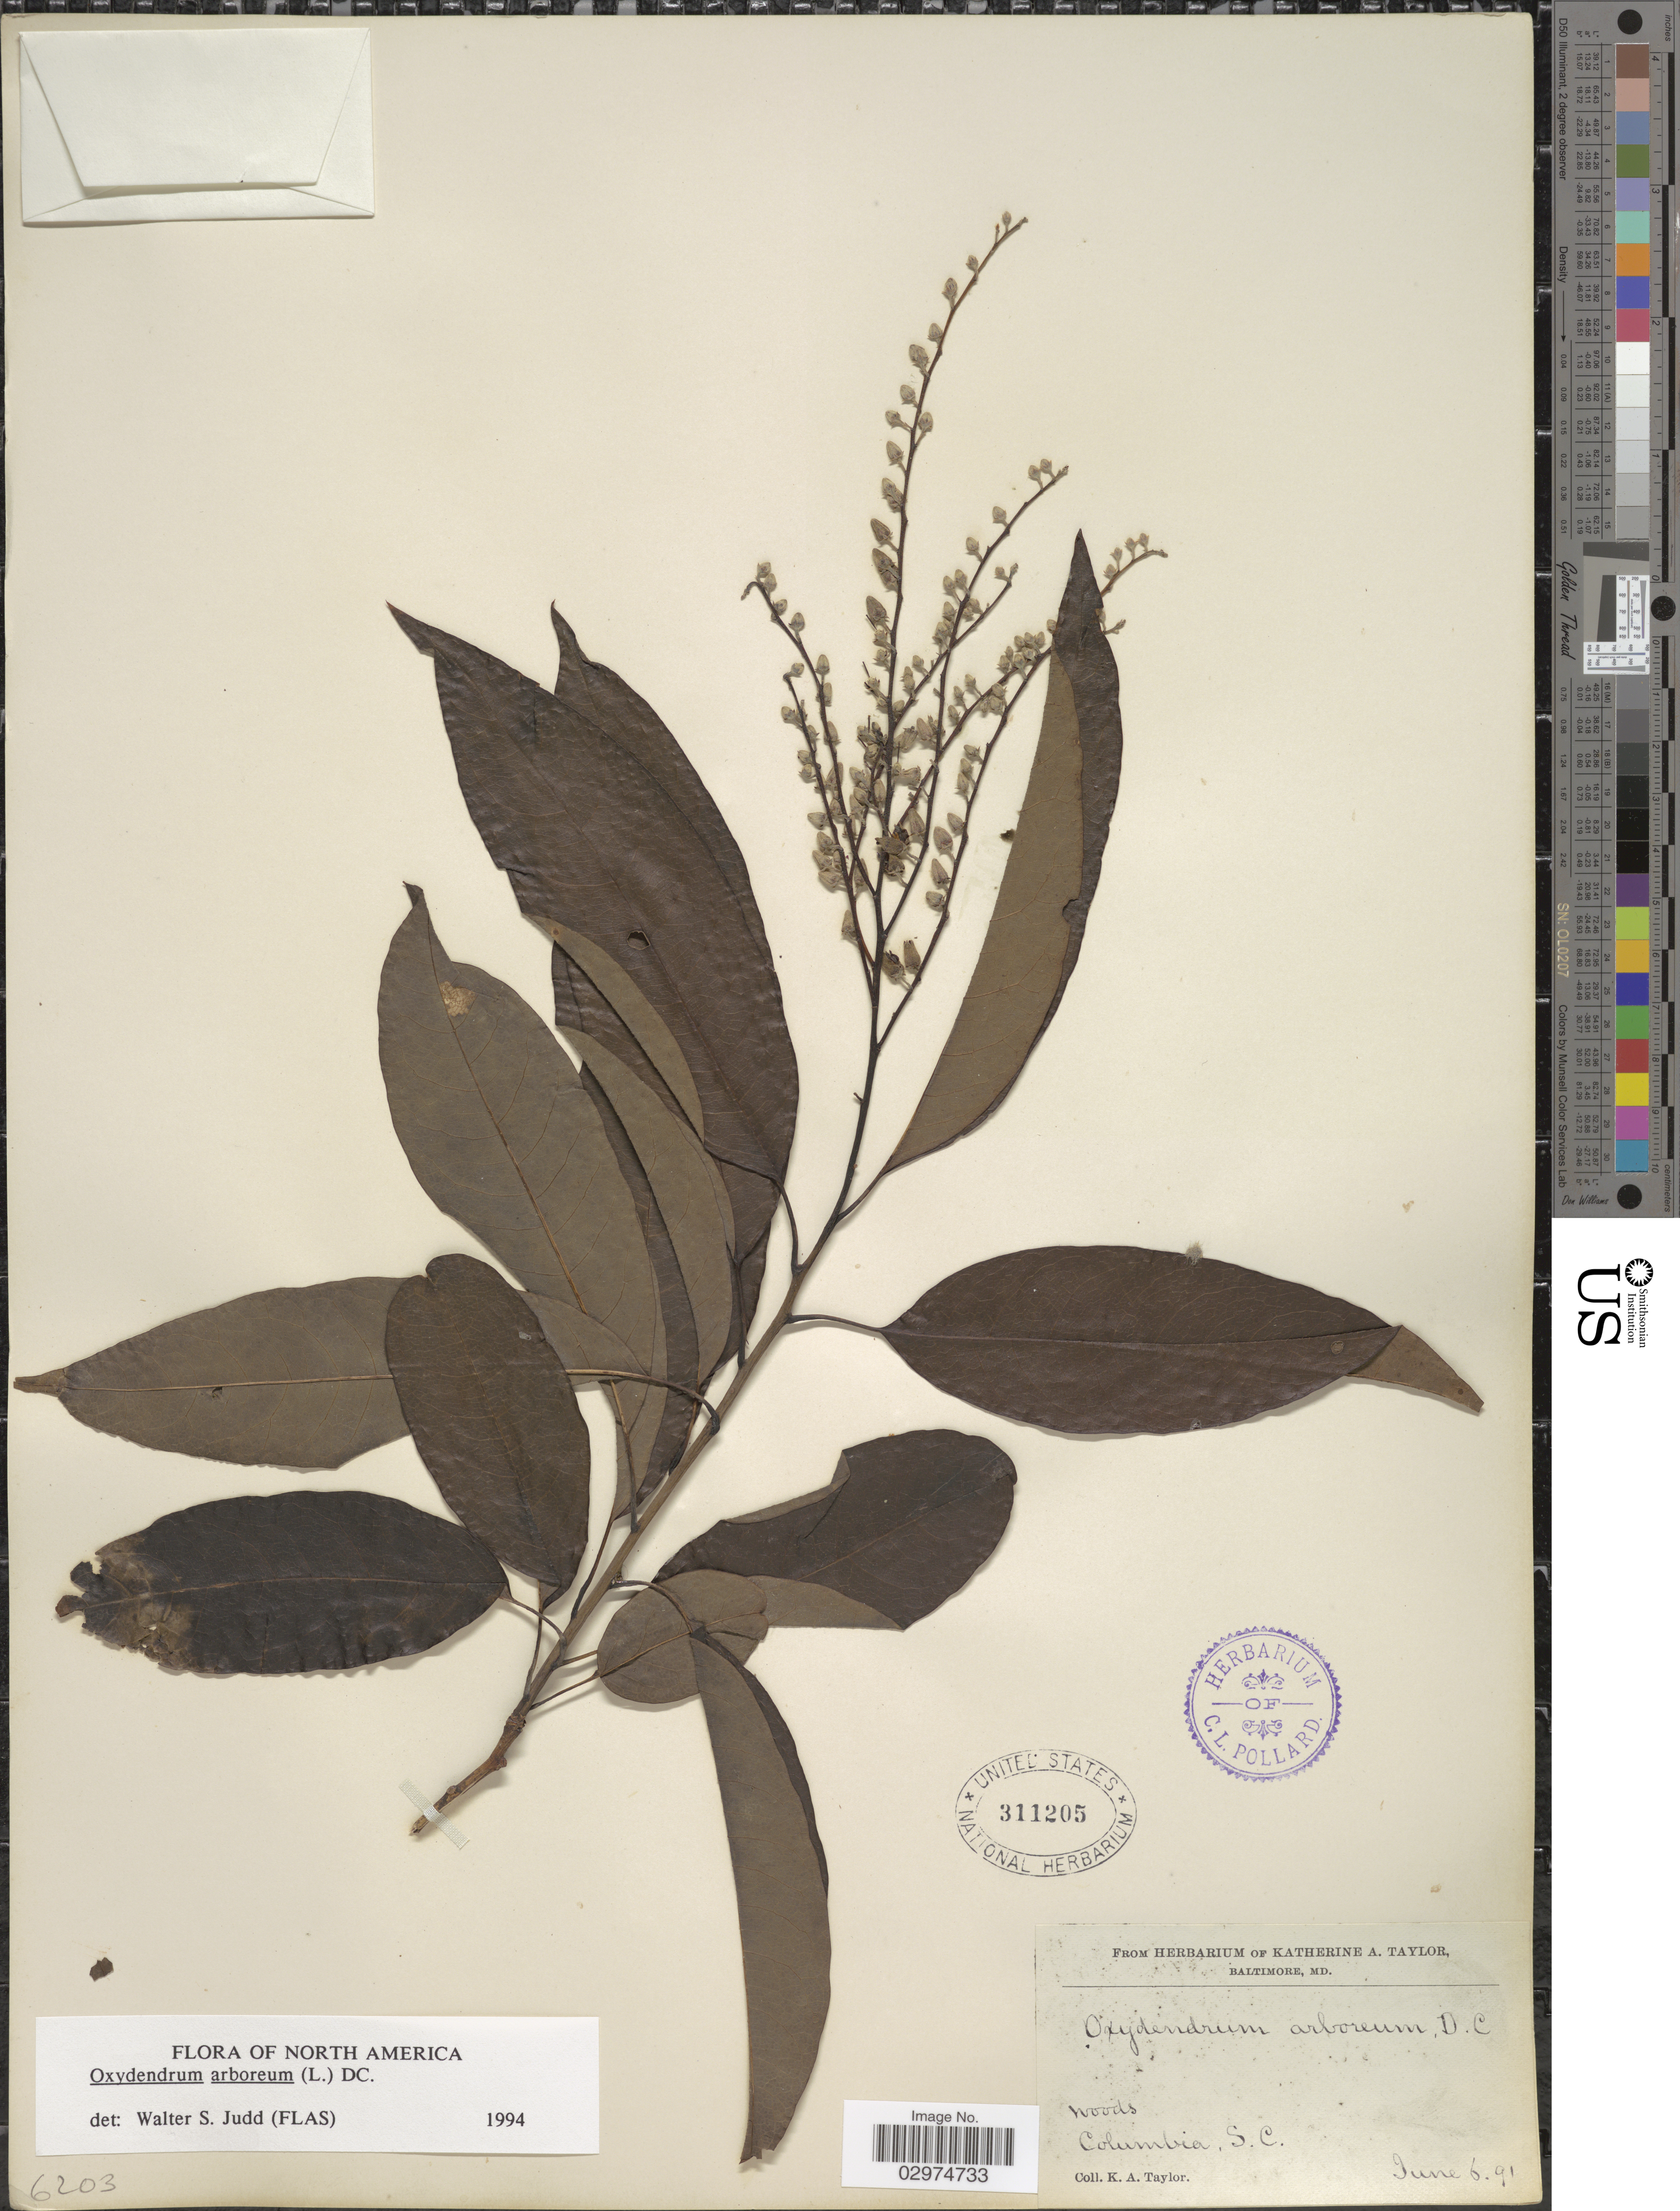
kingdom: Plantae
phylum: Tracheophyta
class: Magnoliopsida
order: Ericales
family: Ericaceae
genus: Oxydendrum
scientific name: Oxydendrum arboreum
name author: (L.) DC.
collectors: K. A. Taylor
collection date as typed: Transcribed d/m/y: 6/6/91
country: United States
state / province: South Carolina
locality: Columbia.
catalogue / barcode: US 311205